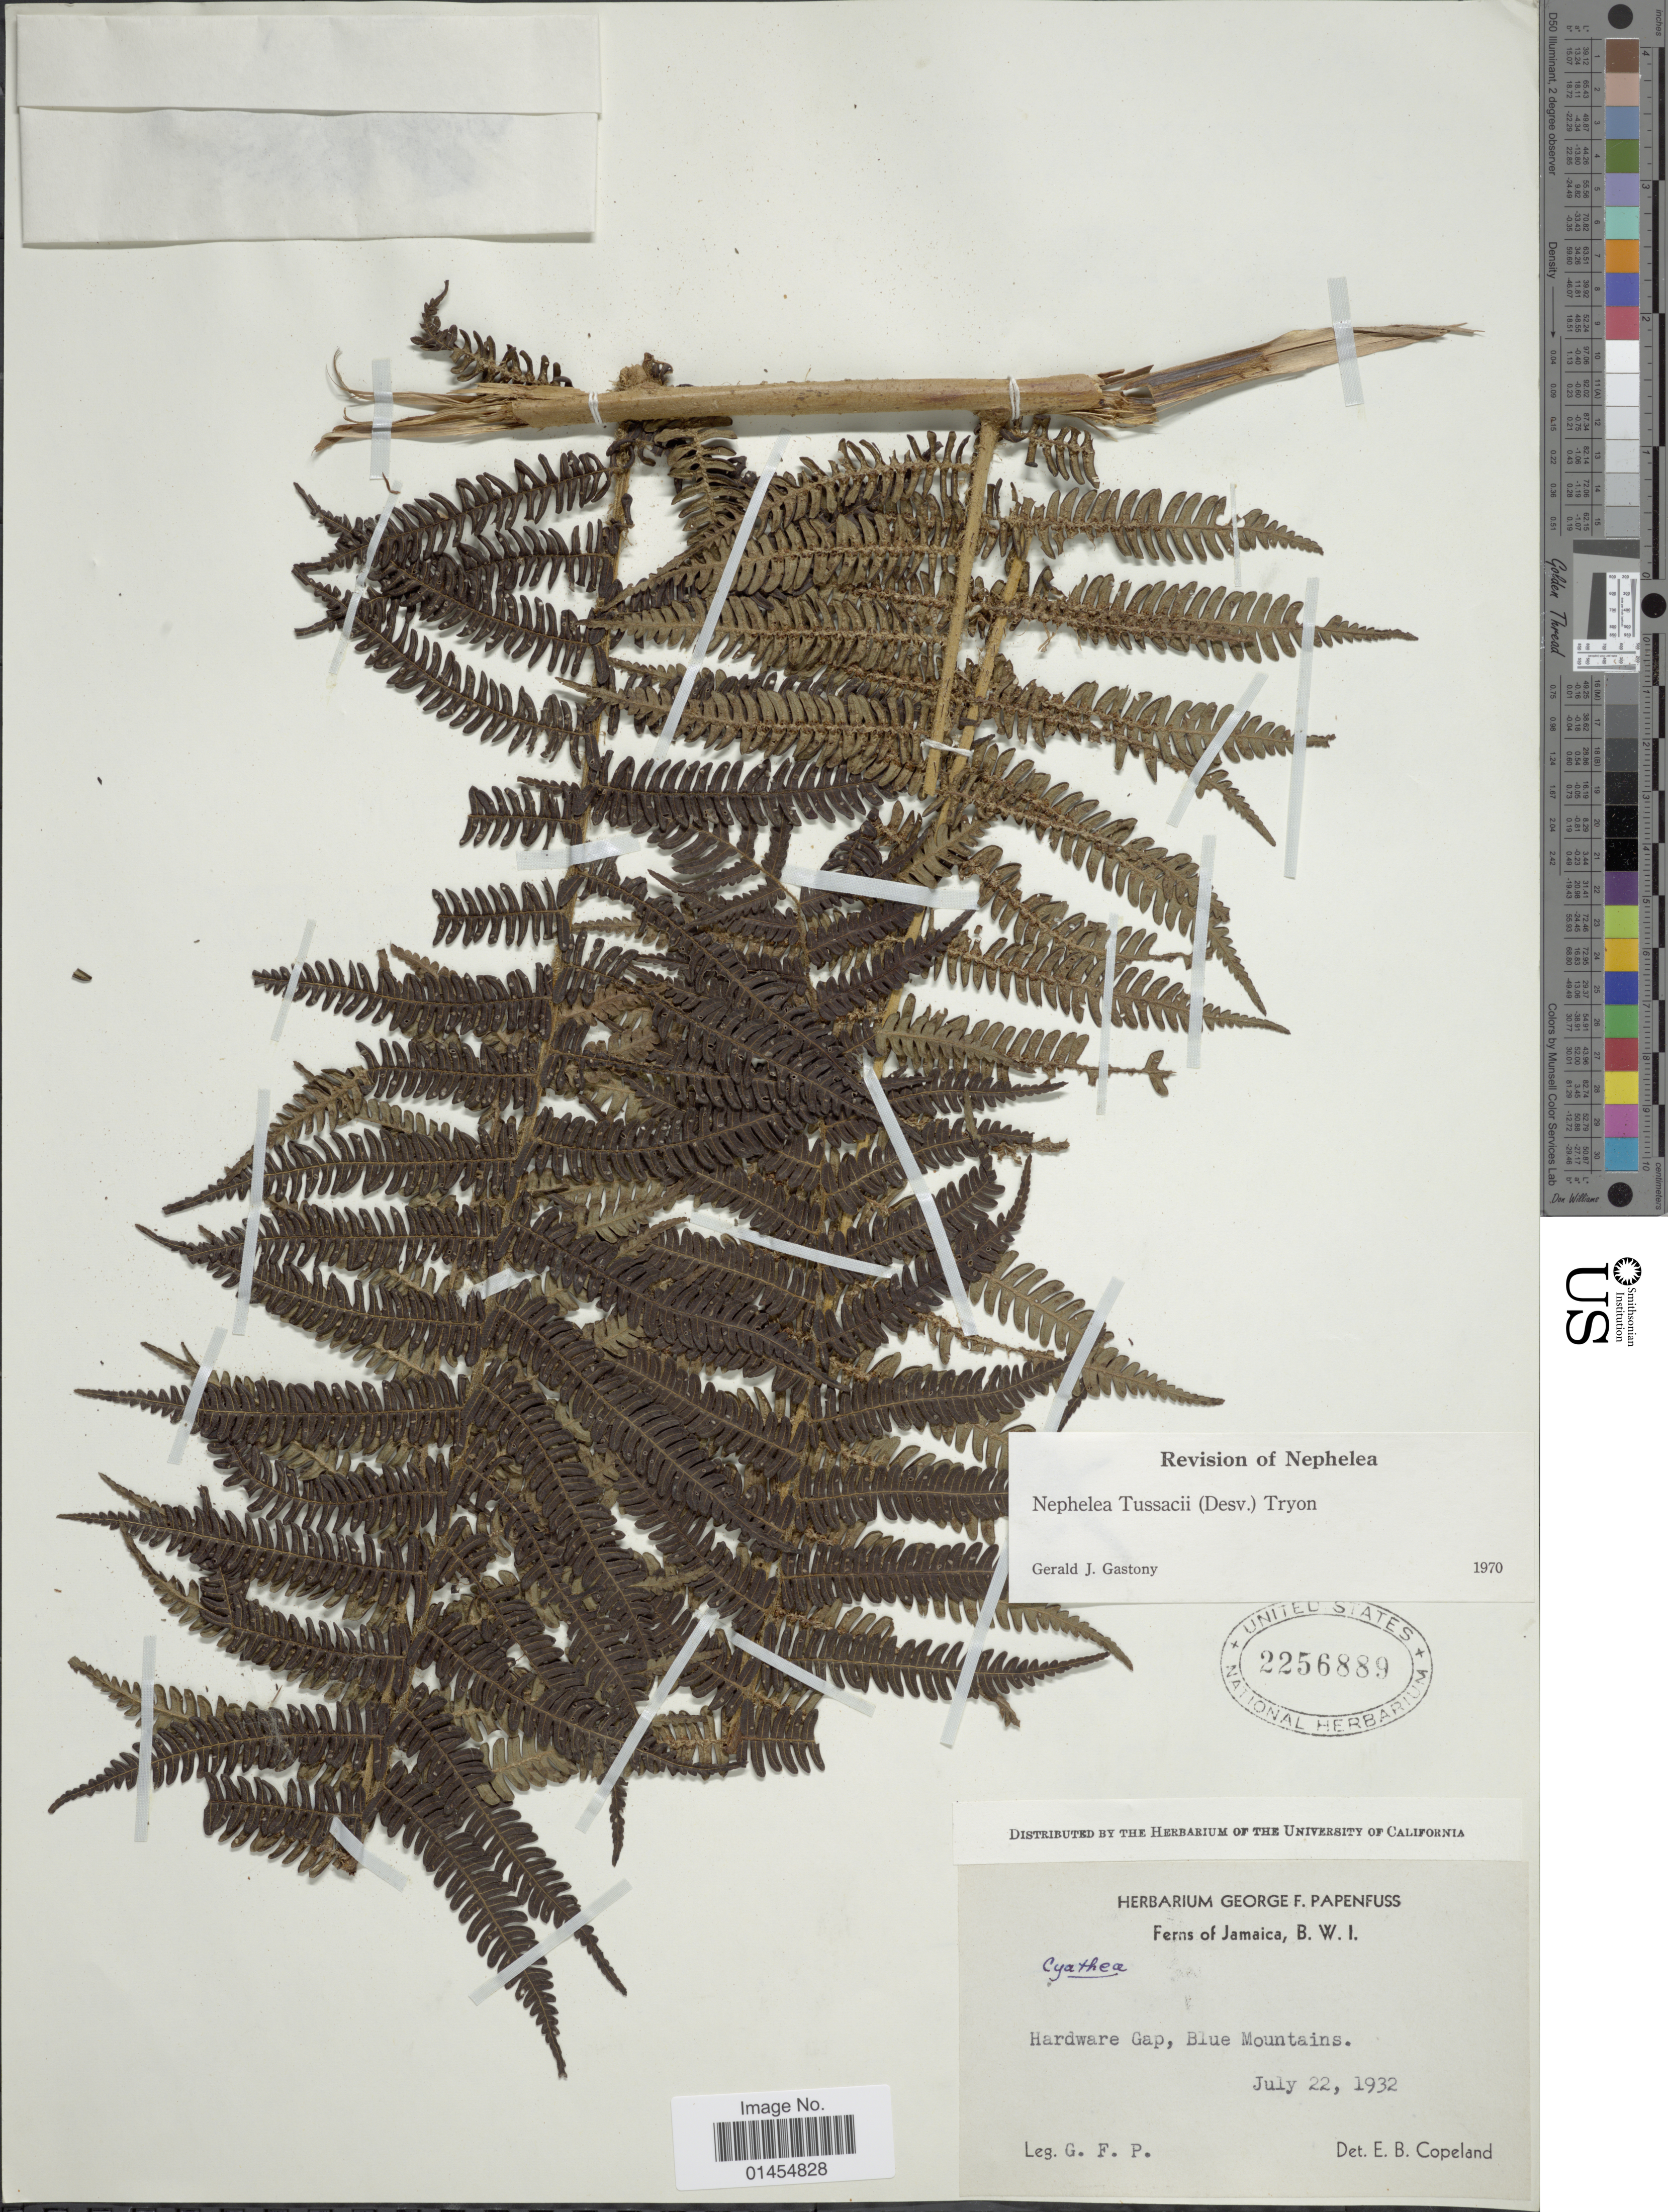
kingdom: Plantae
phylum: Tracheophyta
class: Polypodiopsida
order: Cyatheales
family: Cyatheaceae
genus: Alsophila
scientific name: Alsophila tussacii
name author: (Desv.) D.S. Conant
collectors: G. Papenfuss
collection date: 1932-07-22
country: Jamaica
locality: B.W.I. Hardware Gap, Blue Mountains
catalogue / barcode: US 2256889